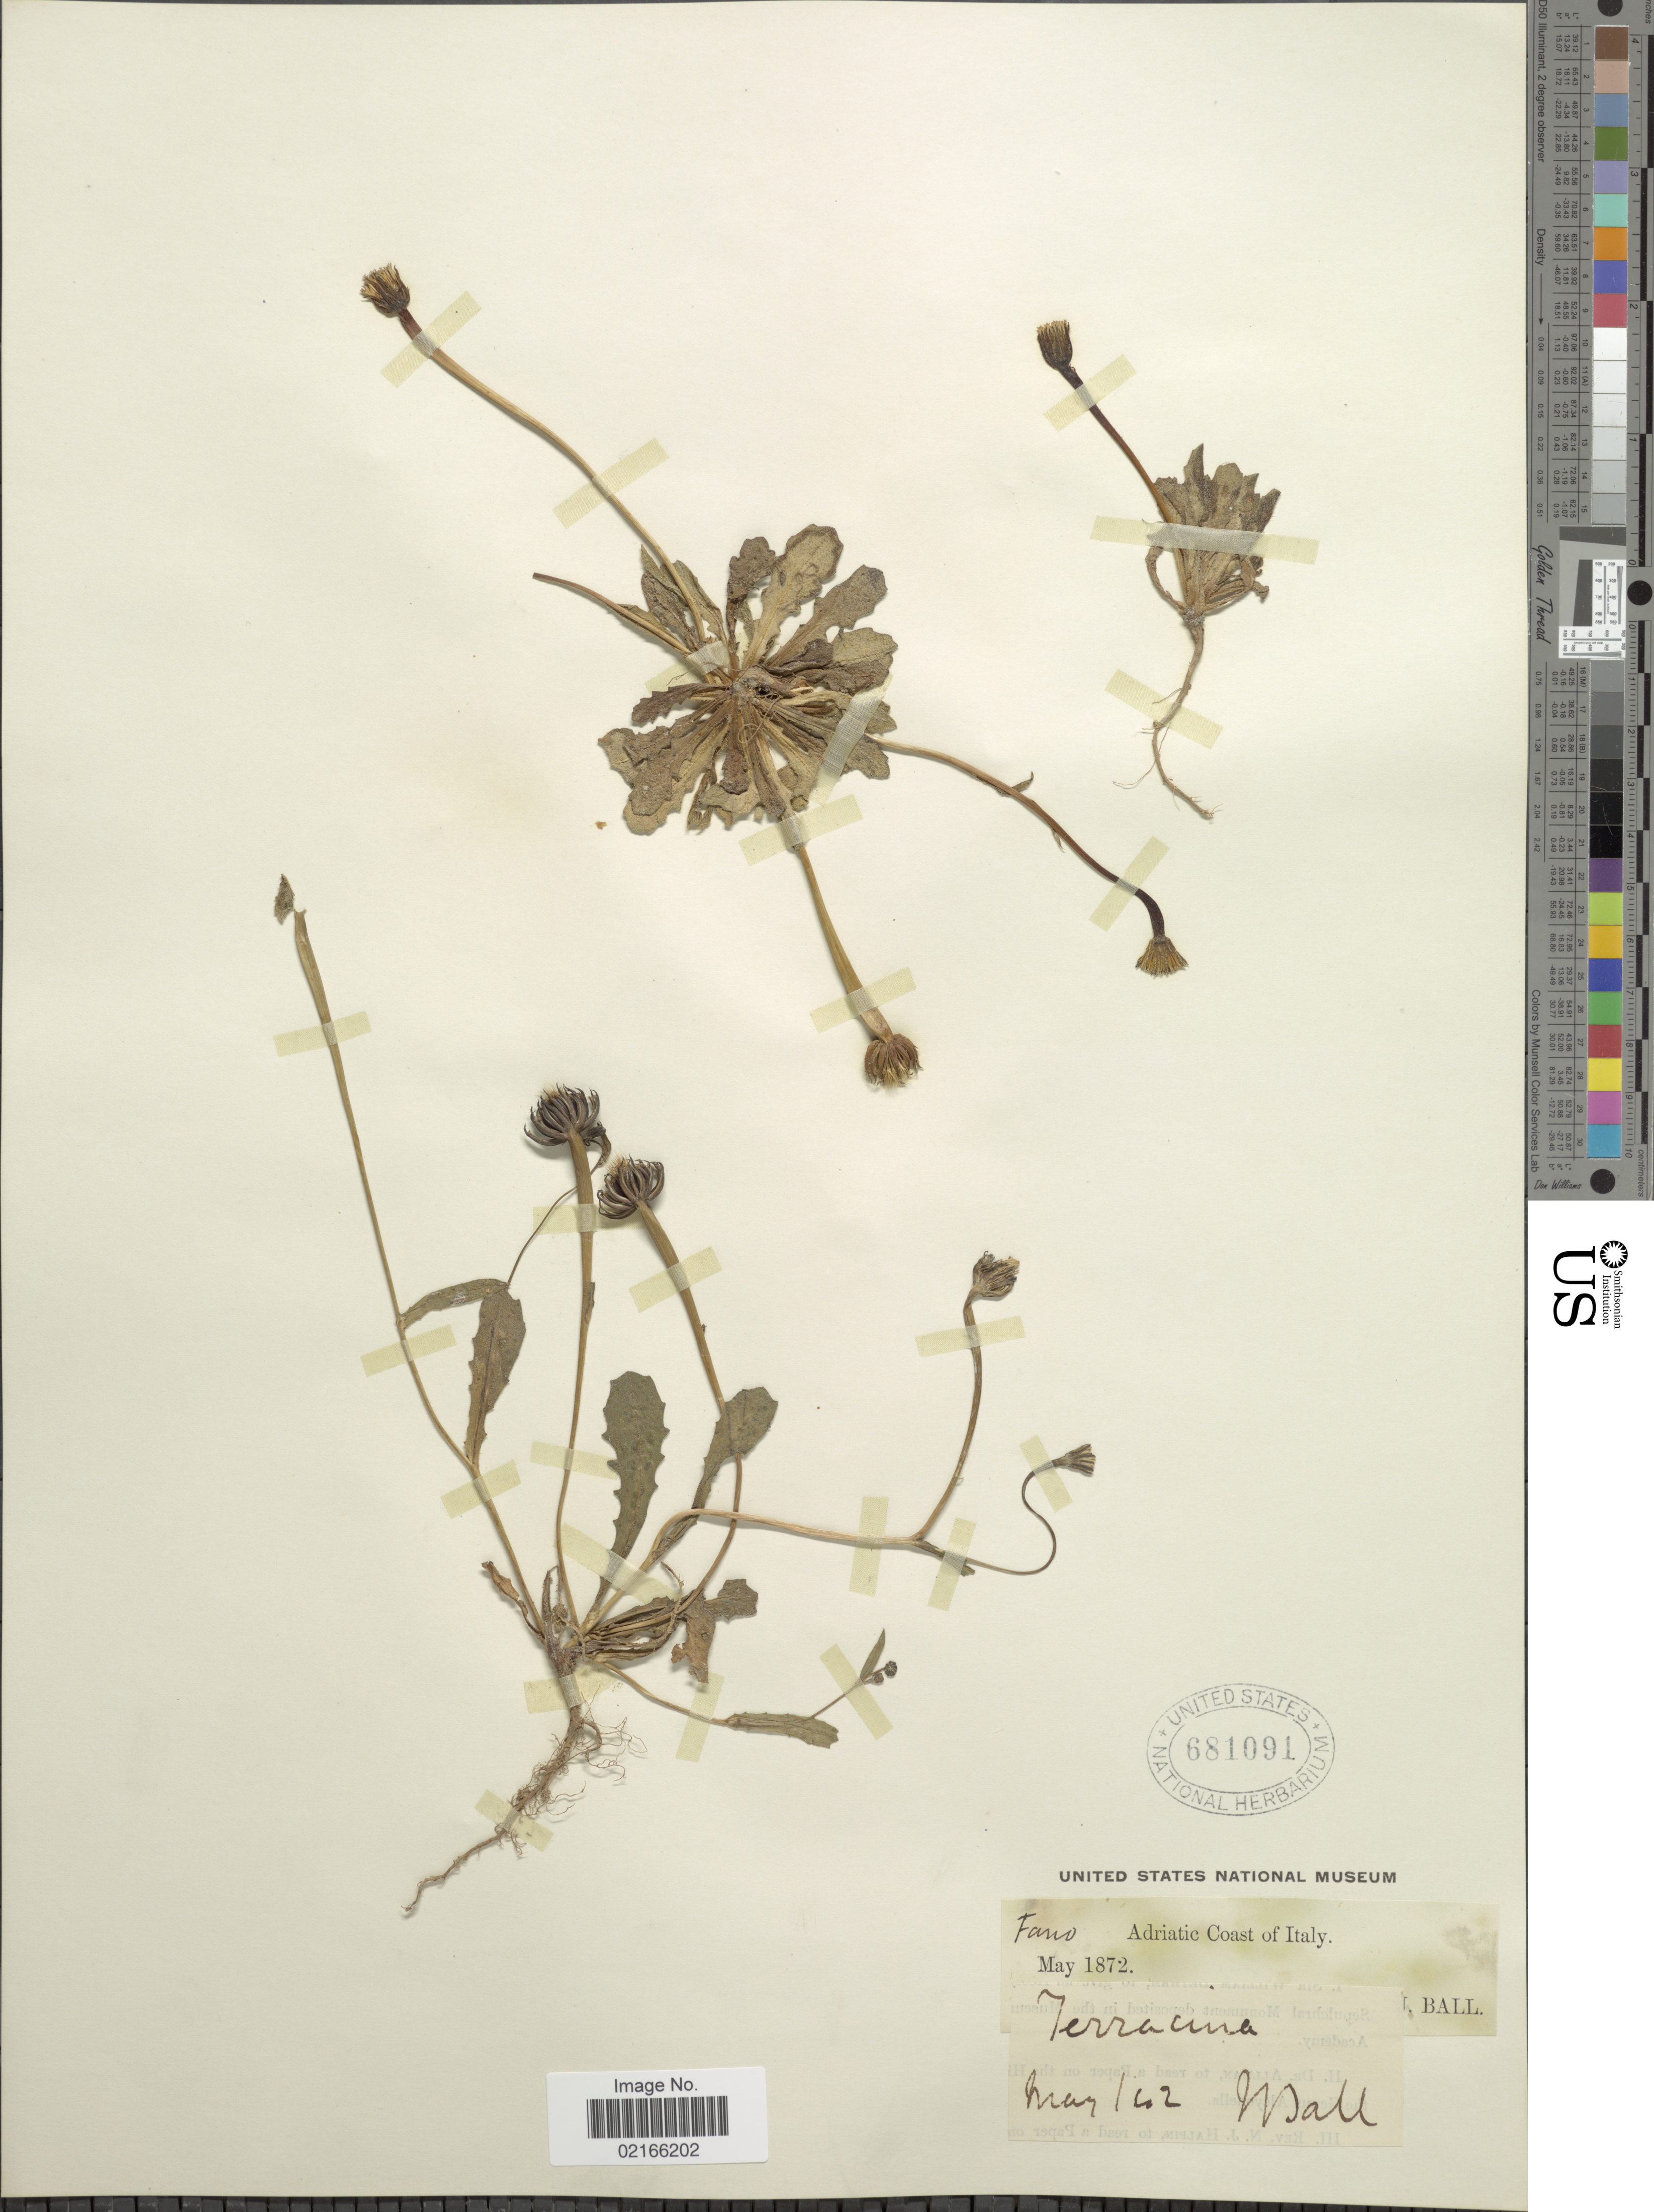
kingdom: Plantae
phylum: Tracheophyta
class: Magnoliopsida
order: Asterales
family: Asteraceae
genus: Hedypnois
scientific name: Hedypnois sp.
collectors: J. Ball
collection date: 1872-05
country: Italy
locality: Adriatic Coast of Italy. Terracina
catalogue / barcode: US 681091